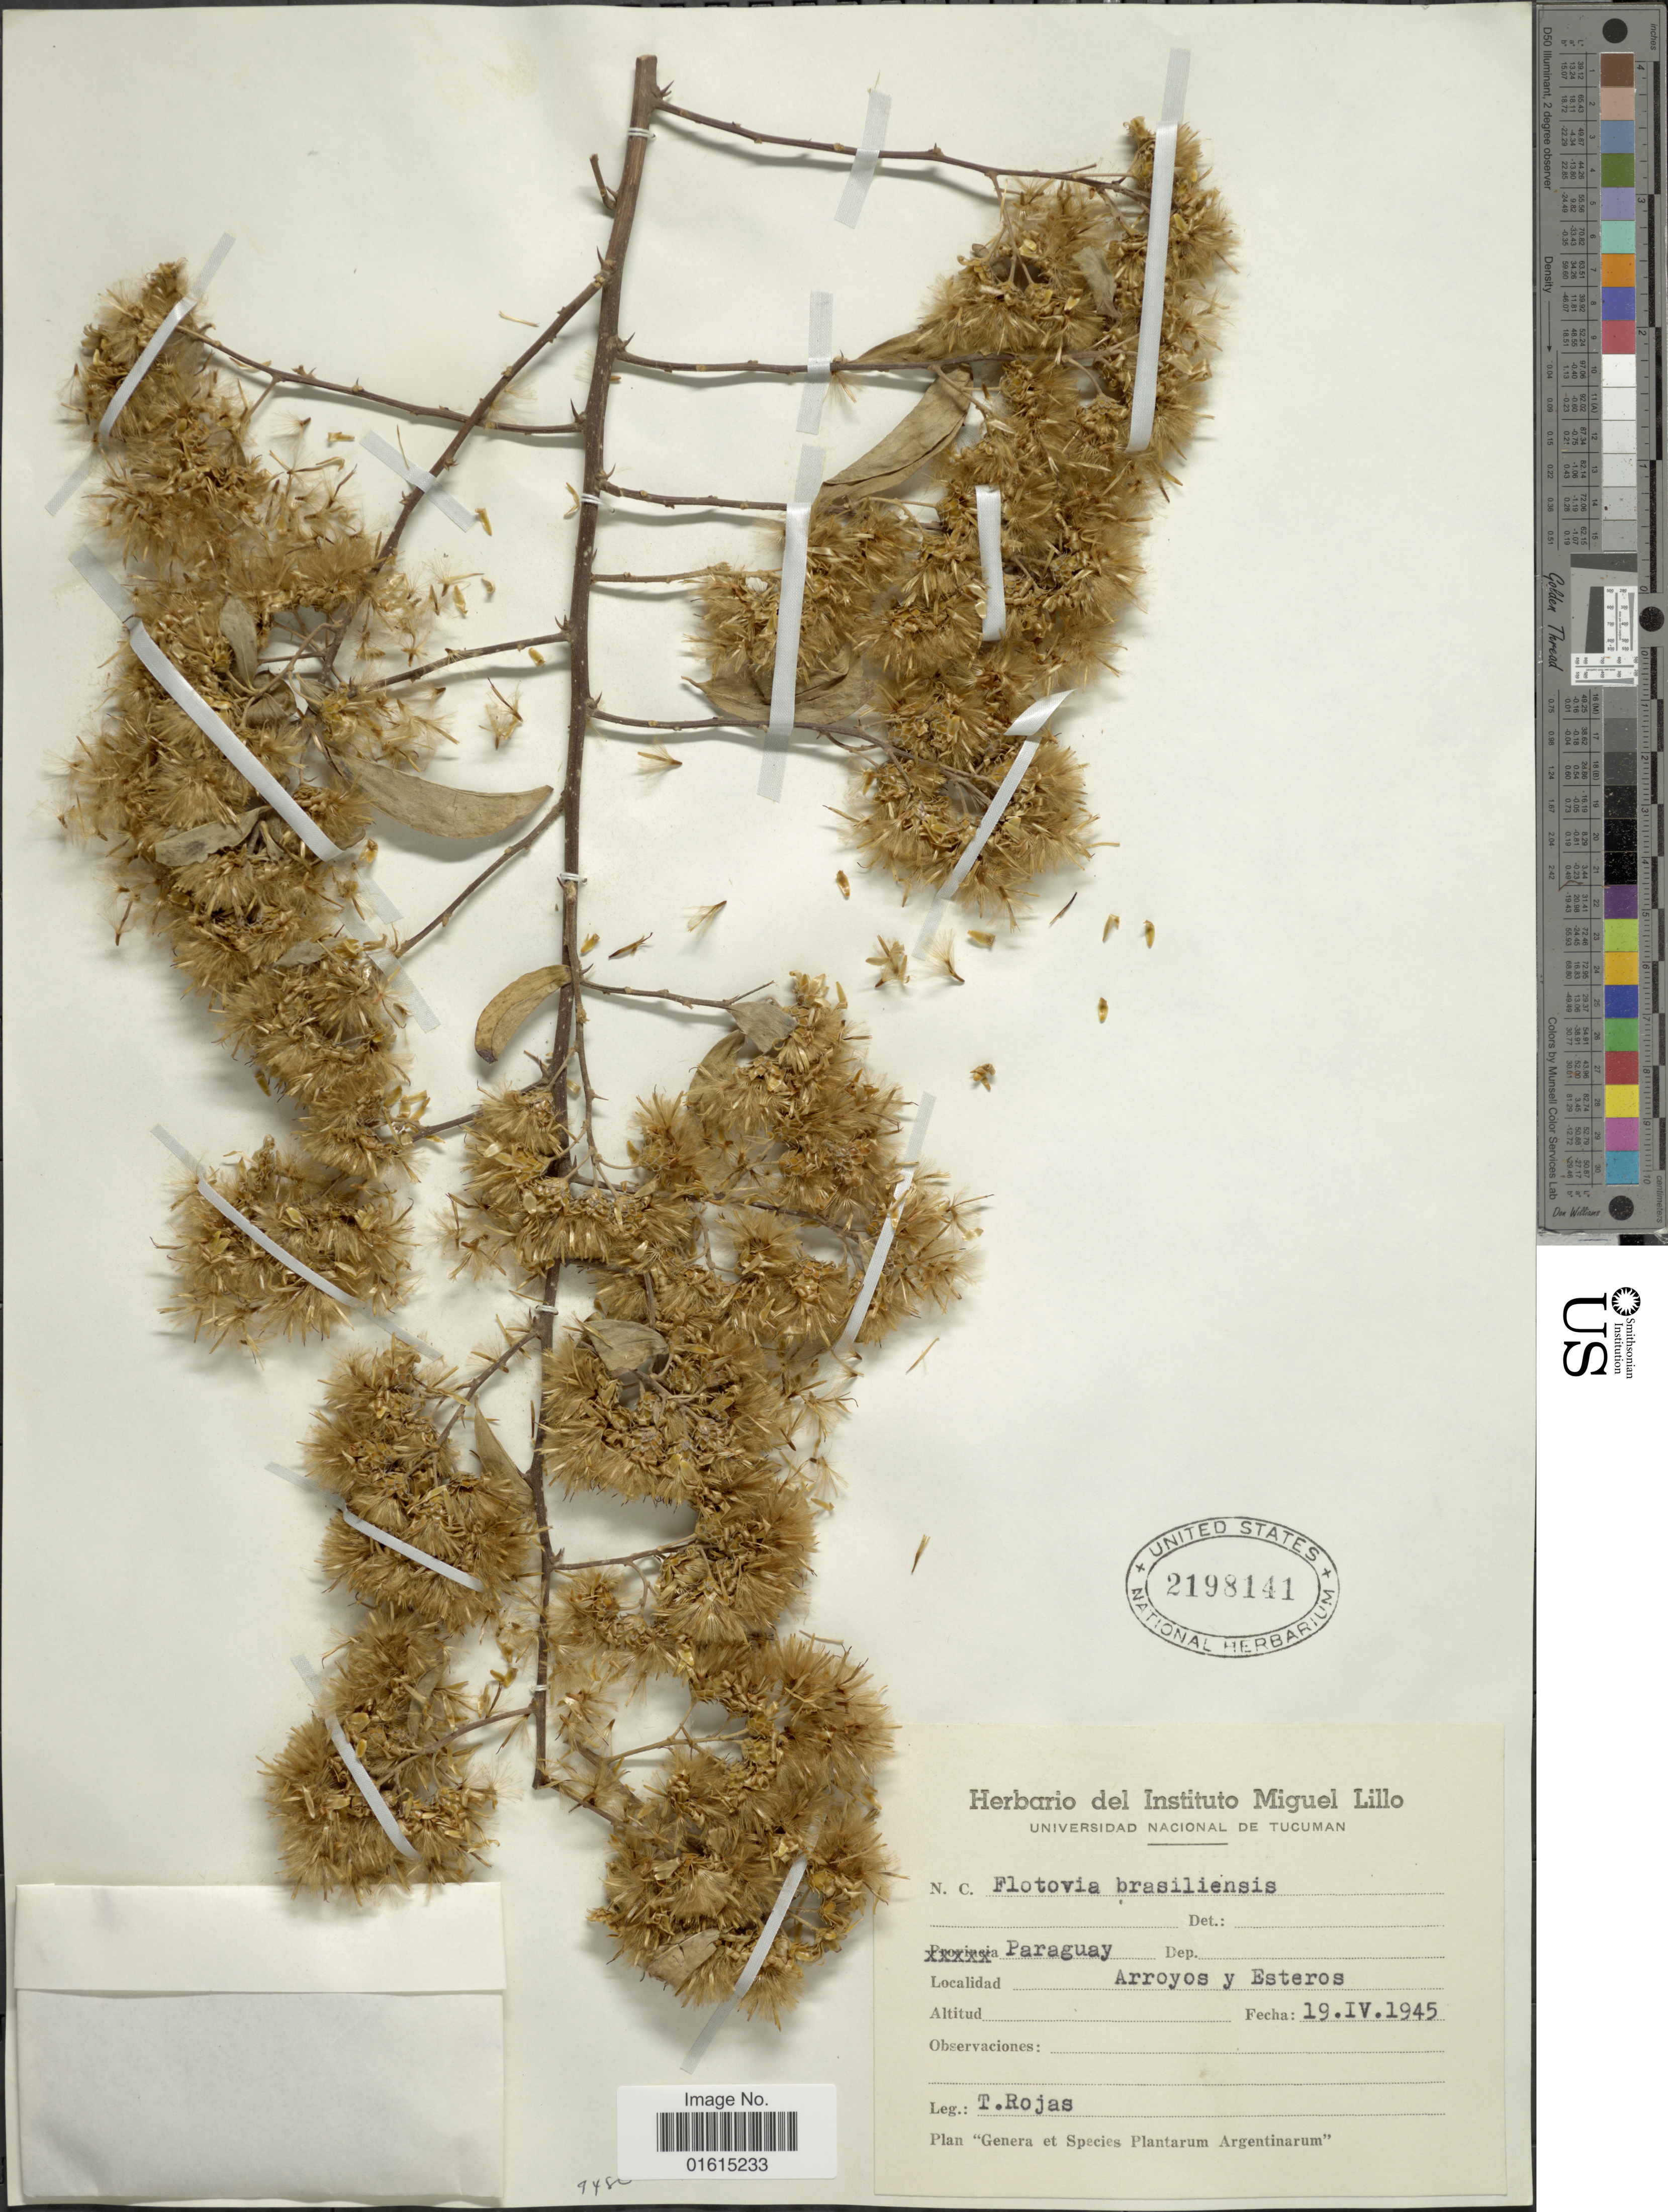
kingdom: Plantae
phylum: Tracheophyta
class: Magnoliopsida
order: Asterales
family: Asteraceae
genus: Dasyphyllum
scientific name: Dasyphyllum brasiliense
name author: (Spreng.) Cabrera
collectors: T. Rojas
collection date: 1945-04-19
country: Paraguay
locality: Arroyos y Esteros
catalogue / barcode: US 2198141